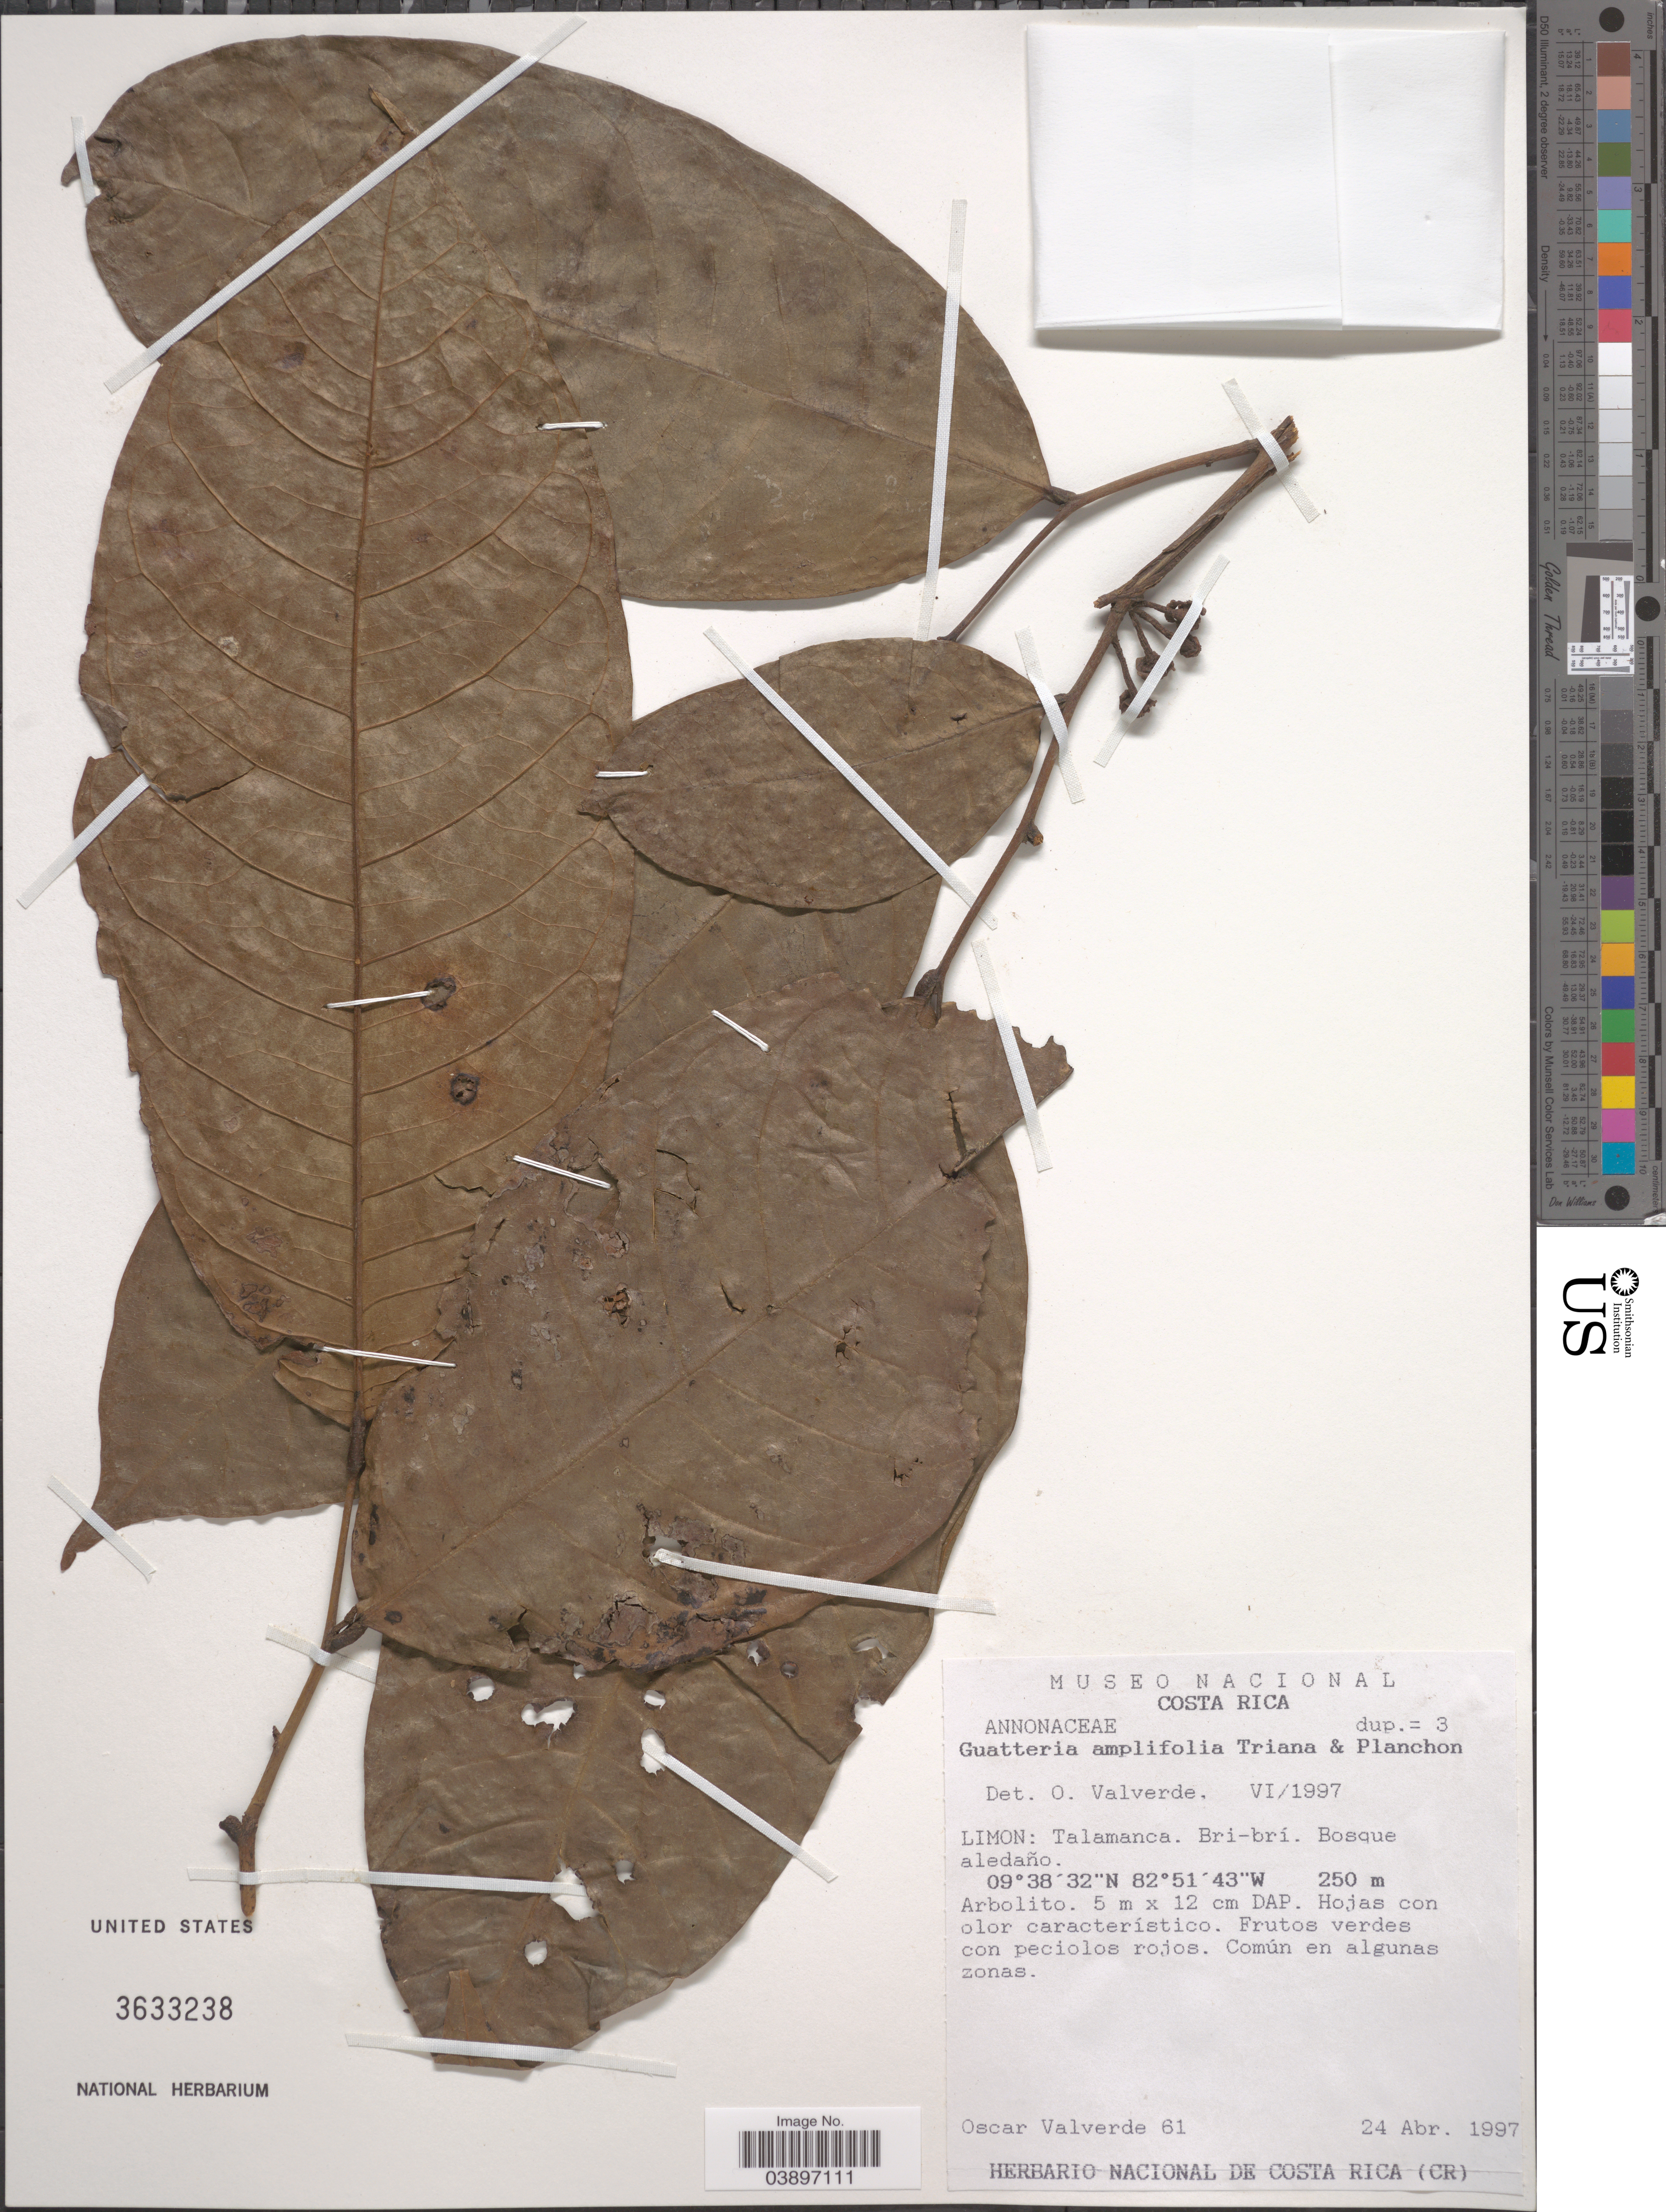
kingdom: Plantae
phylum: Tracheophyta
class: Magnoliopsida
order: Magnoliales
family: Annonaceae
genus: Guatteria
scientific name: Guatteria amplifolia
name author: Triana & Planch.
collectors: O. Valverde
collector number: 61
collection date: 1997-04-24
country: Costa Rica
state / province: Limón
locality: Talamanca. Bri-brí.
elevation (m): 250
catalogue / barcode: US 3633238